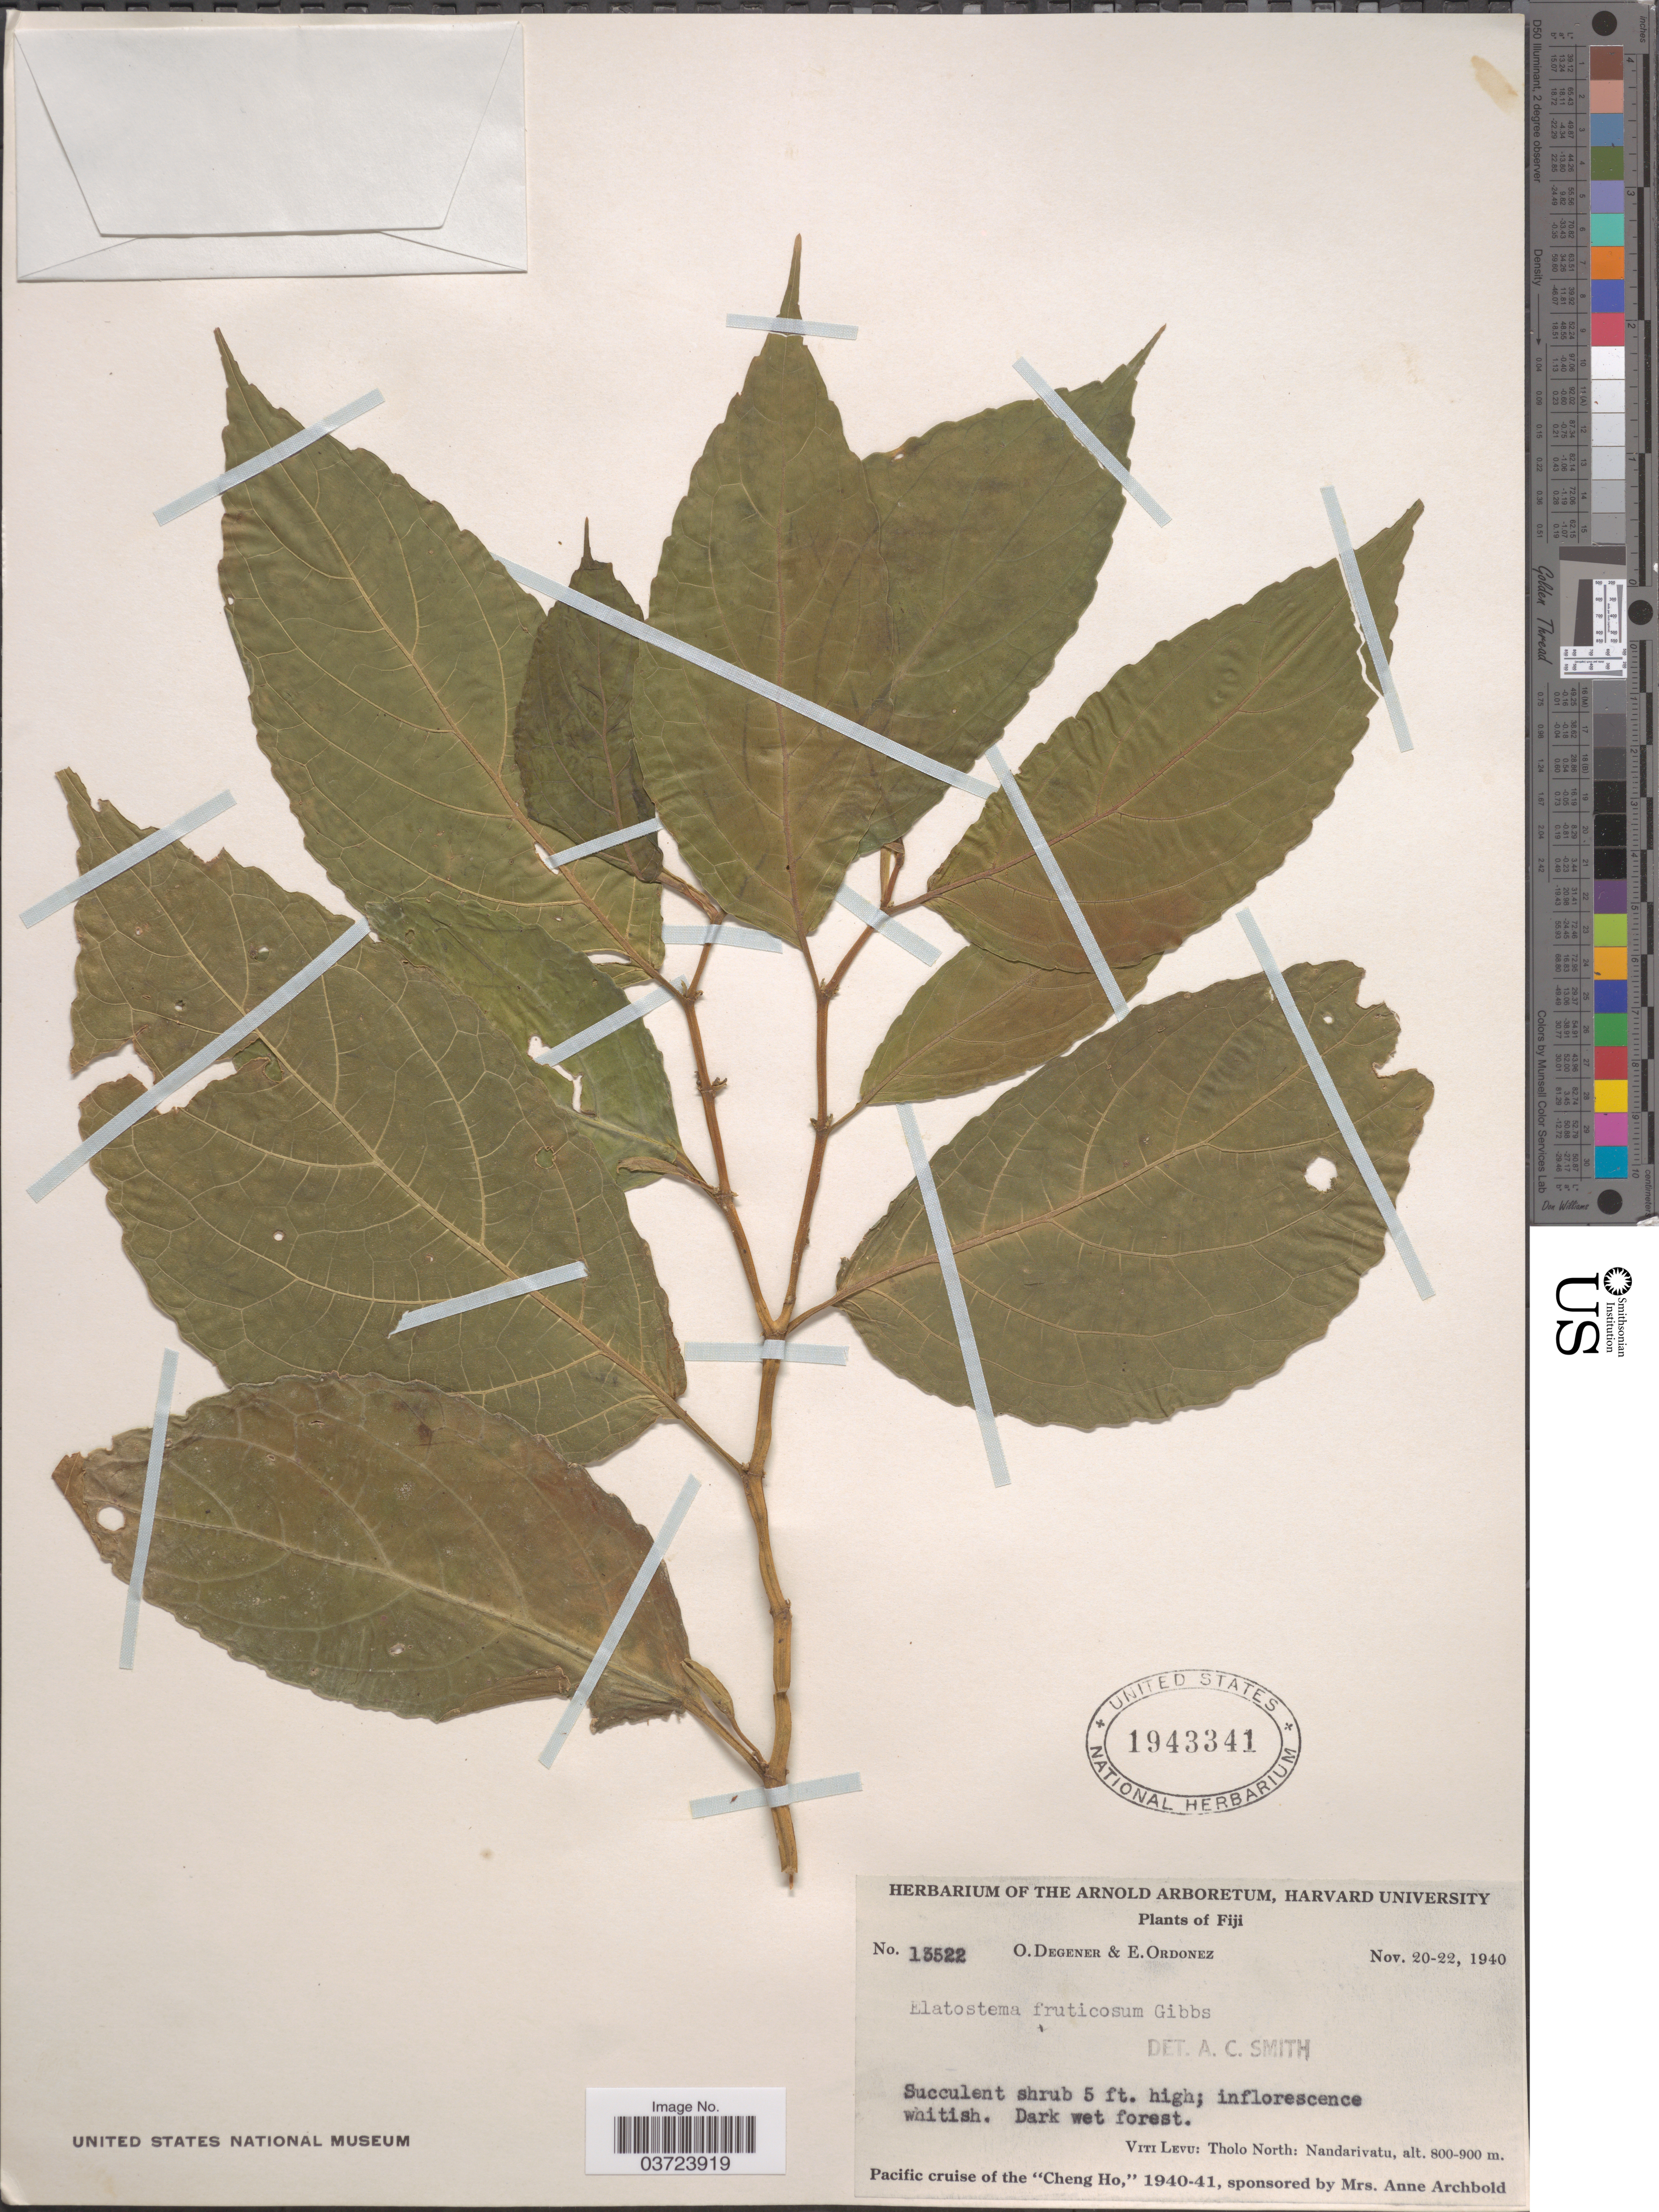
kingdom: Plantae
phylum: Tracheophyta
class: Magnoliopsida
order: Rosales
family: Urticaceae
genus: Elatostema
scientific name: Elatostema fruticosum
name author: Gibbs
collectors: O. Degener & E. Ordonez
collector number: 13522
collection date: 1940-11-20/1940-11-22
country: Fiji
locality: Viti Levu: Tholo North: Nandarivatu.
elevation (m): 800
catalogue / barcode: US 1943341